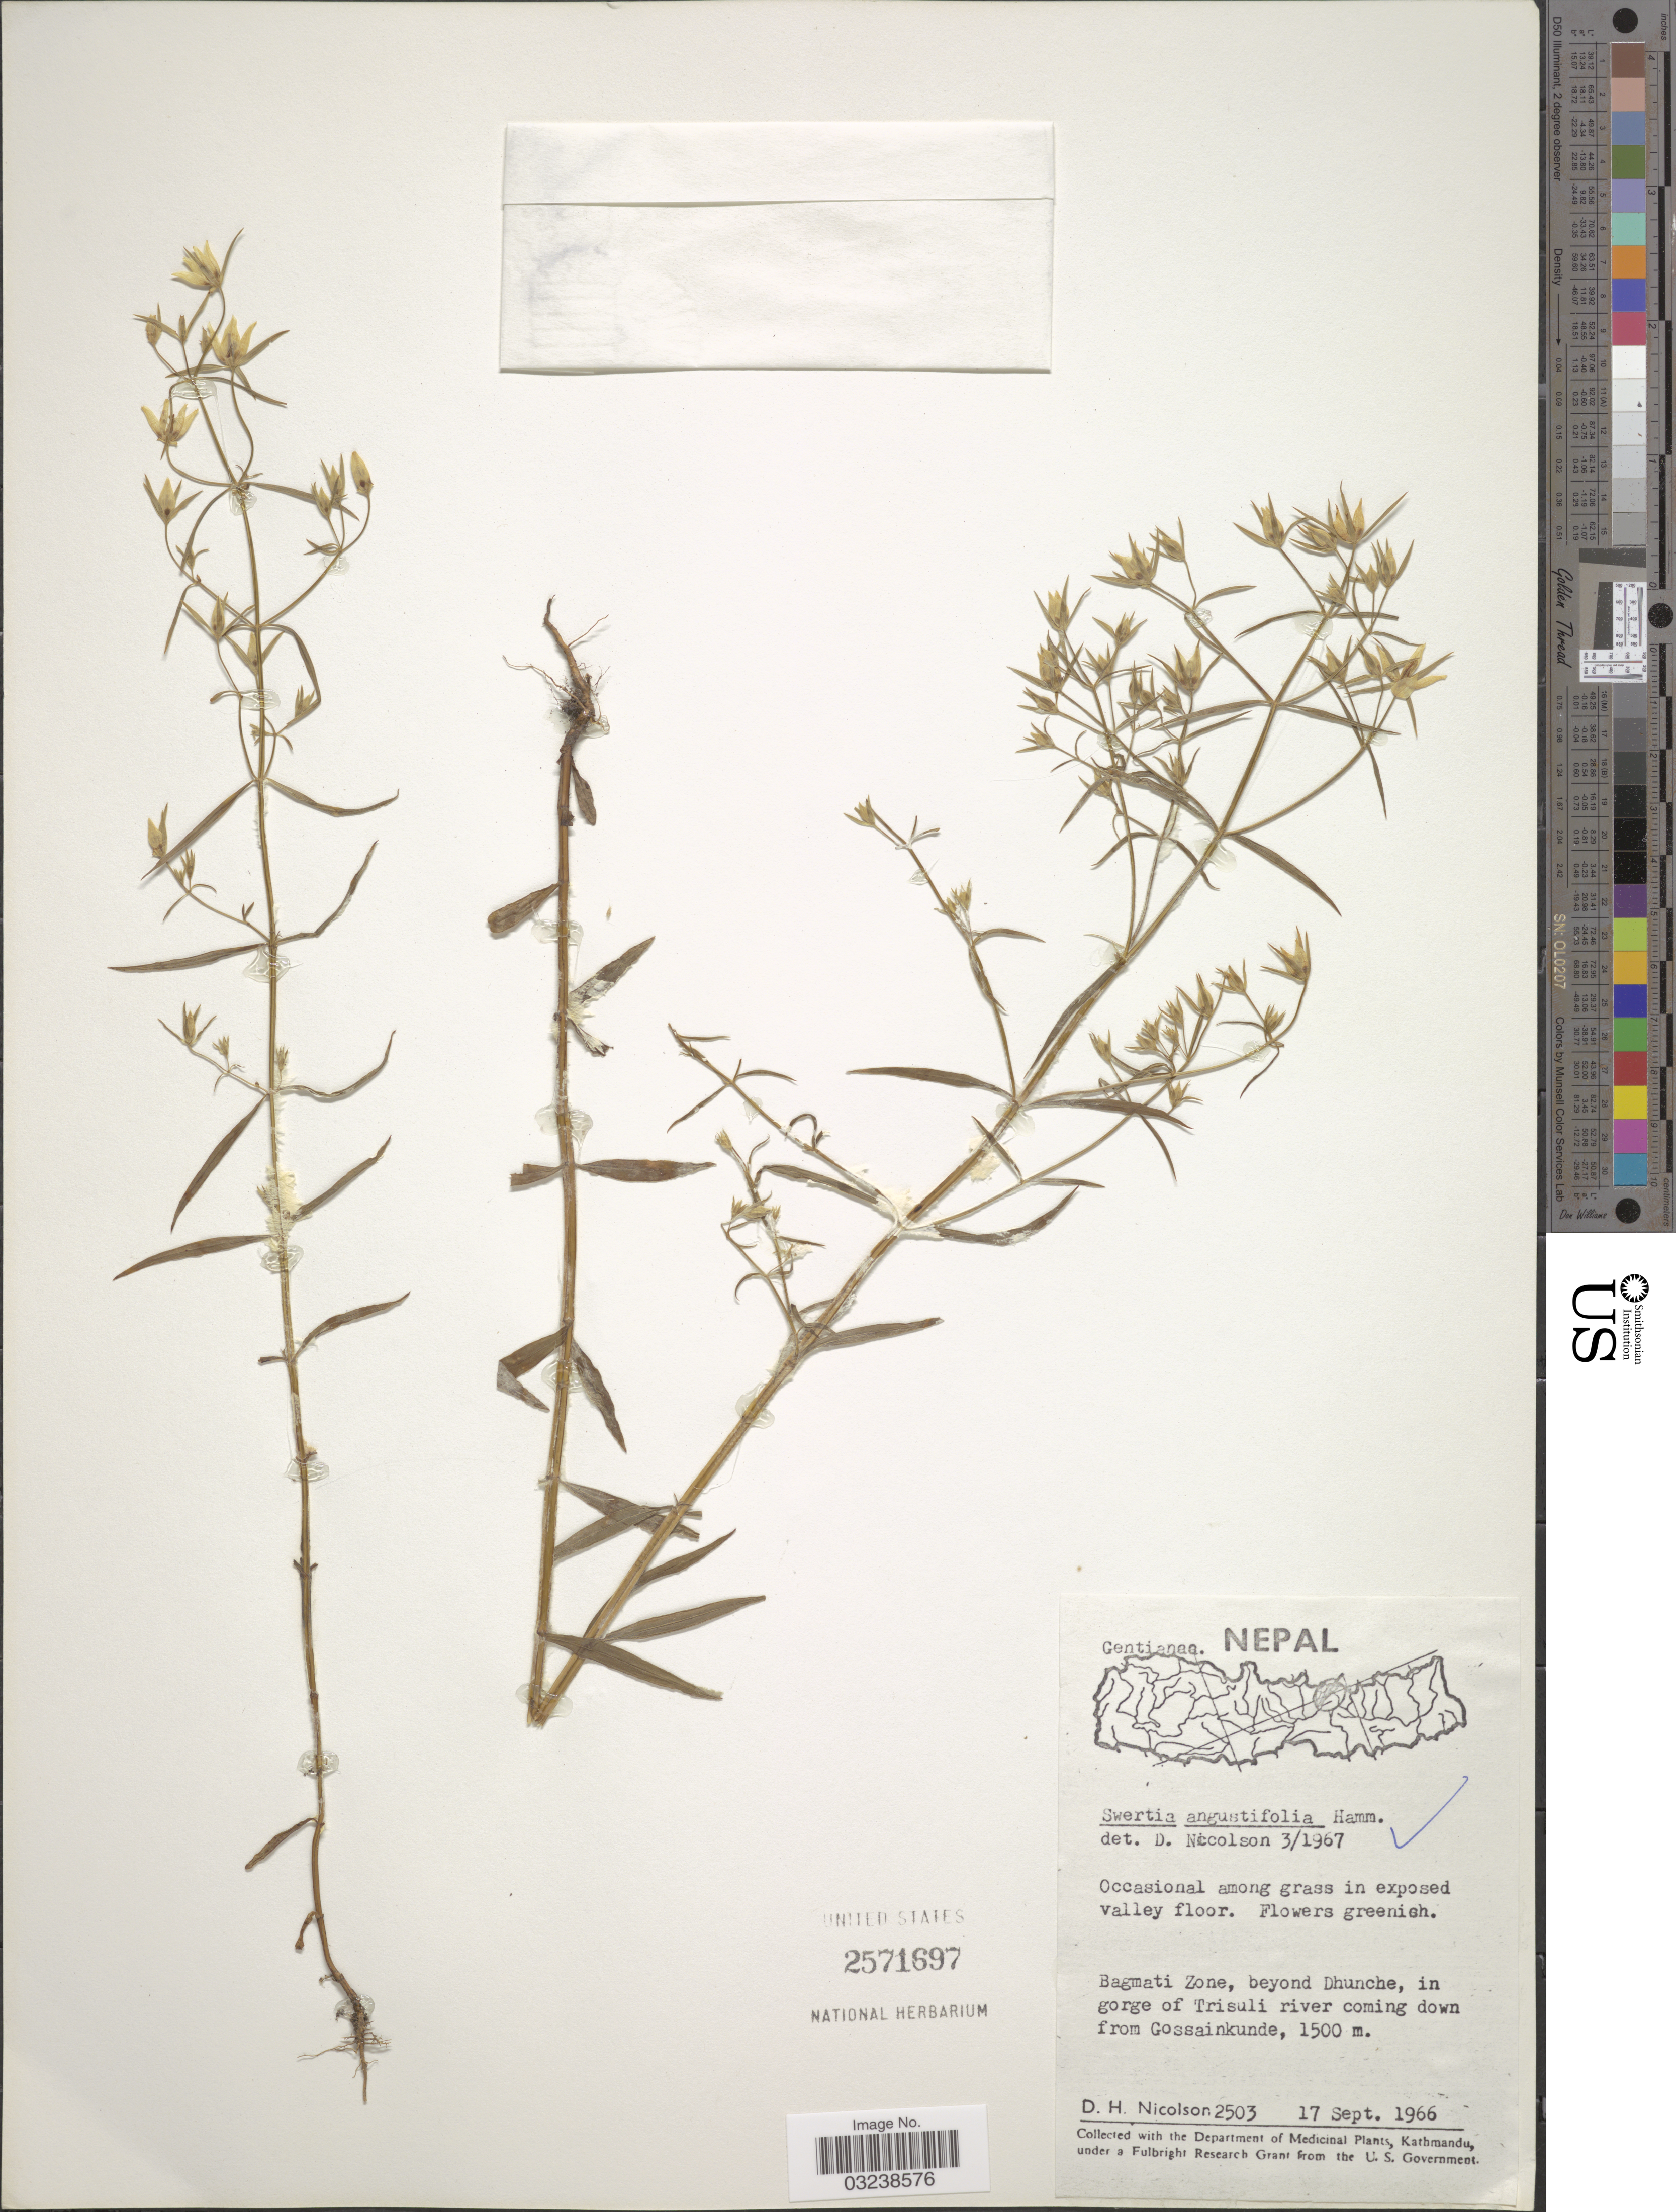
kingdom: Plantae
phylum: Tracheophyta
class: Magnoliopsida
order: Gentianales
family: Gentianaceae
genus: Swertia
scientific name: Swertia angustifolia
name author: Buch.-Ham. ex D. Don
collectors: D. H. Nicolson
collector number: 2503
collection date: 1966-09-17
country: Nepal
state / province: Bagmati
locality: Bagmati Zone, beyond Dhunche, in gorge of Trisuli river coming down from Gossainkunde.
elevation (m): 1500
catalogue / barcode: US 2571697